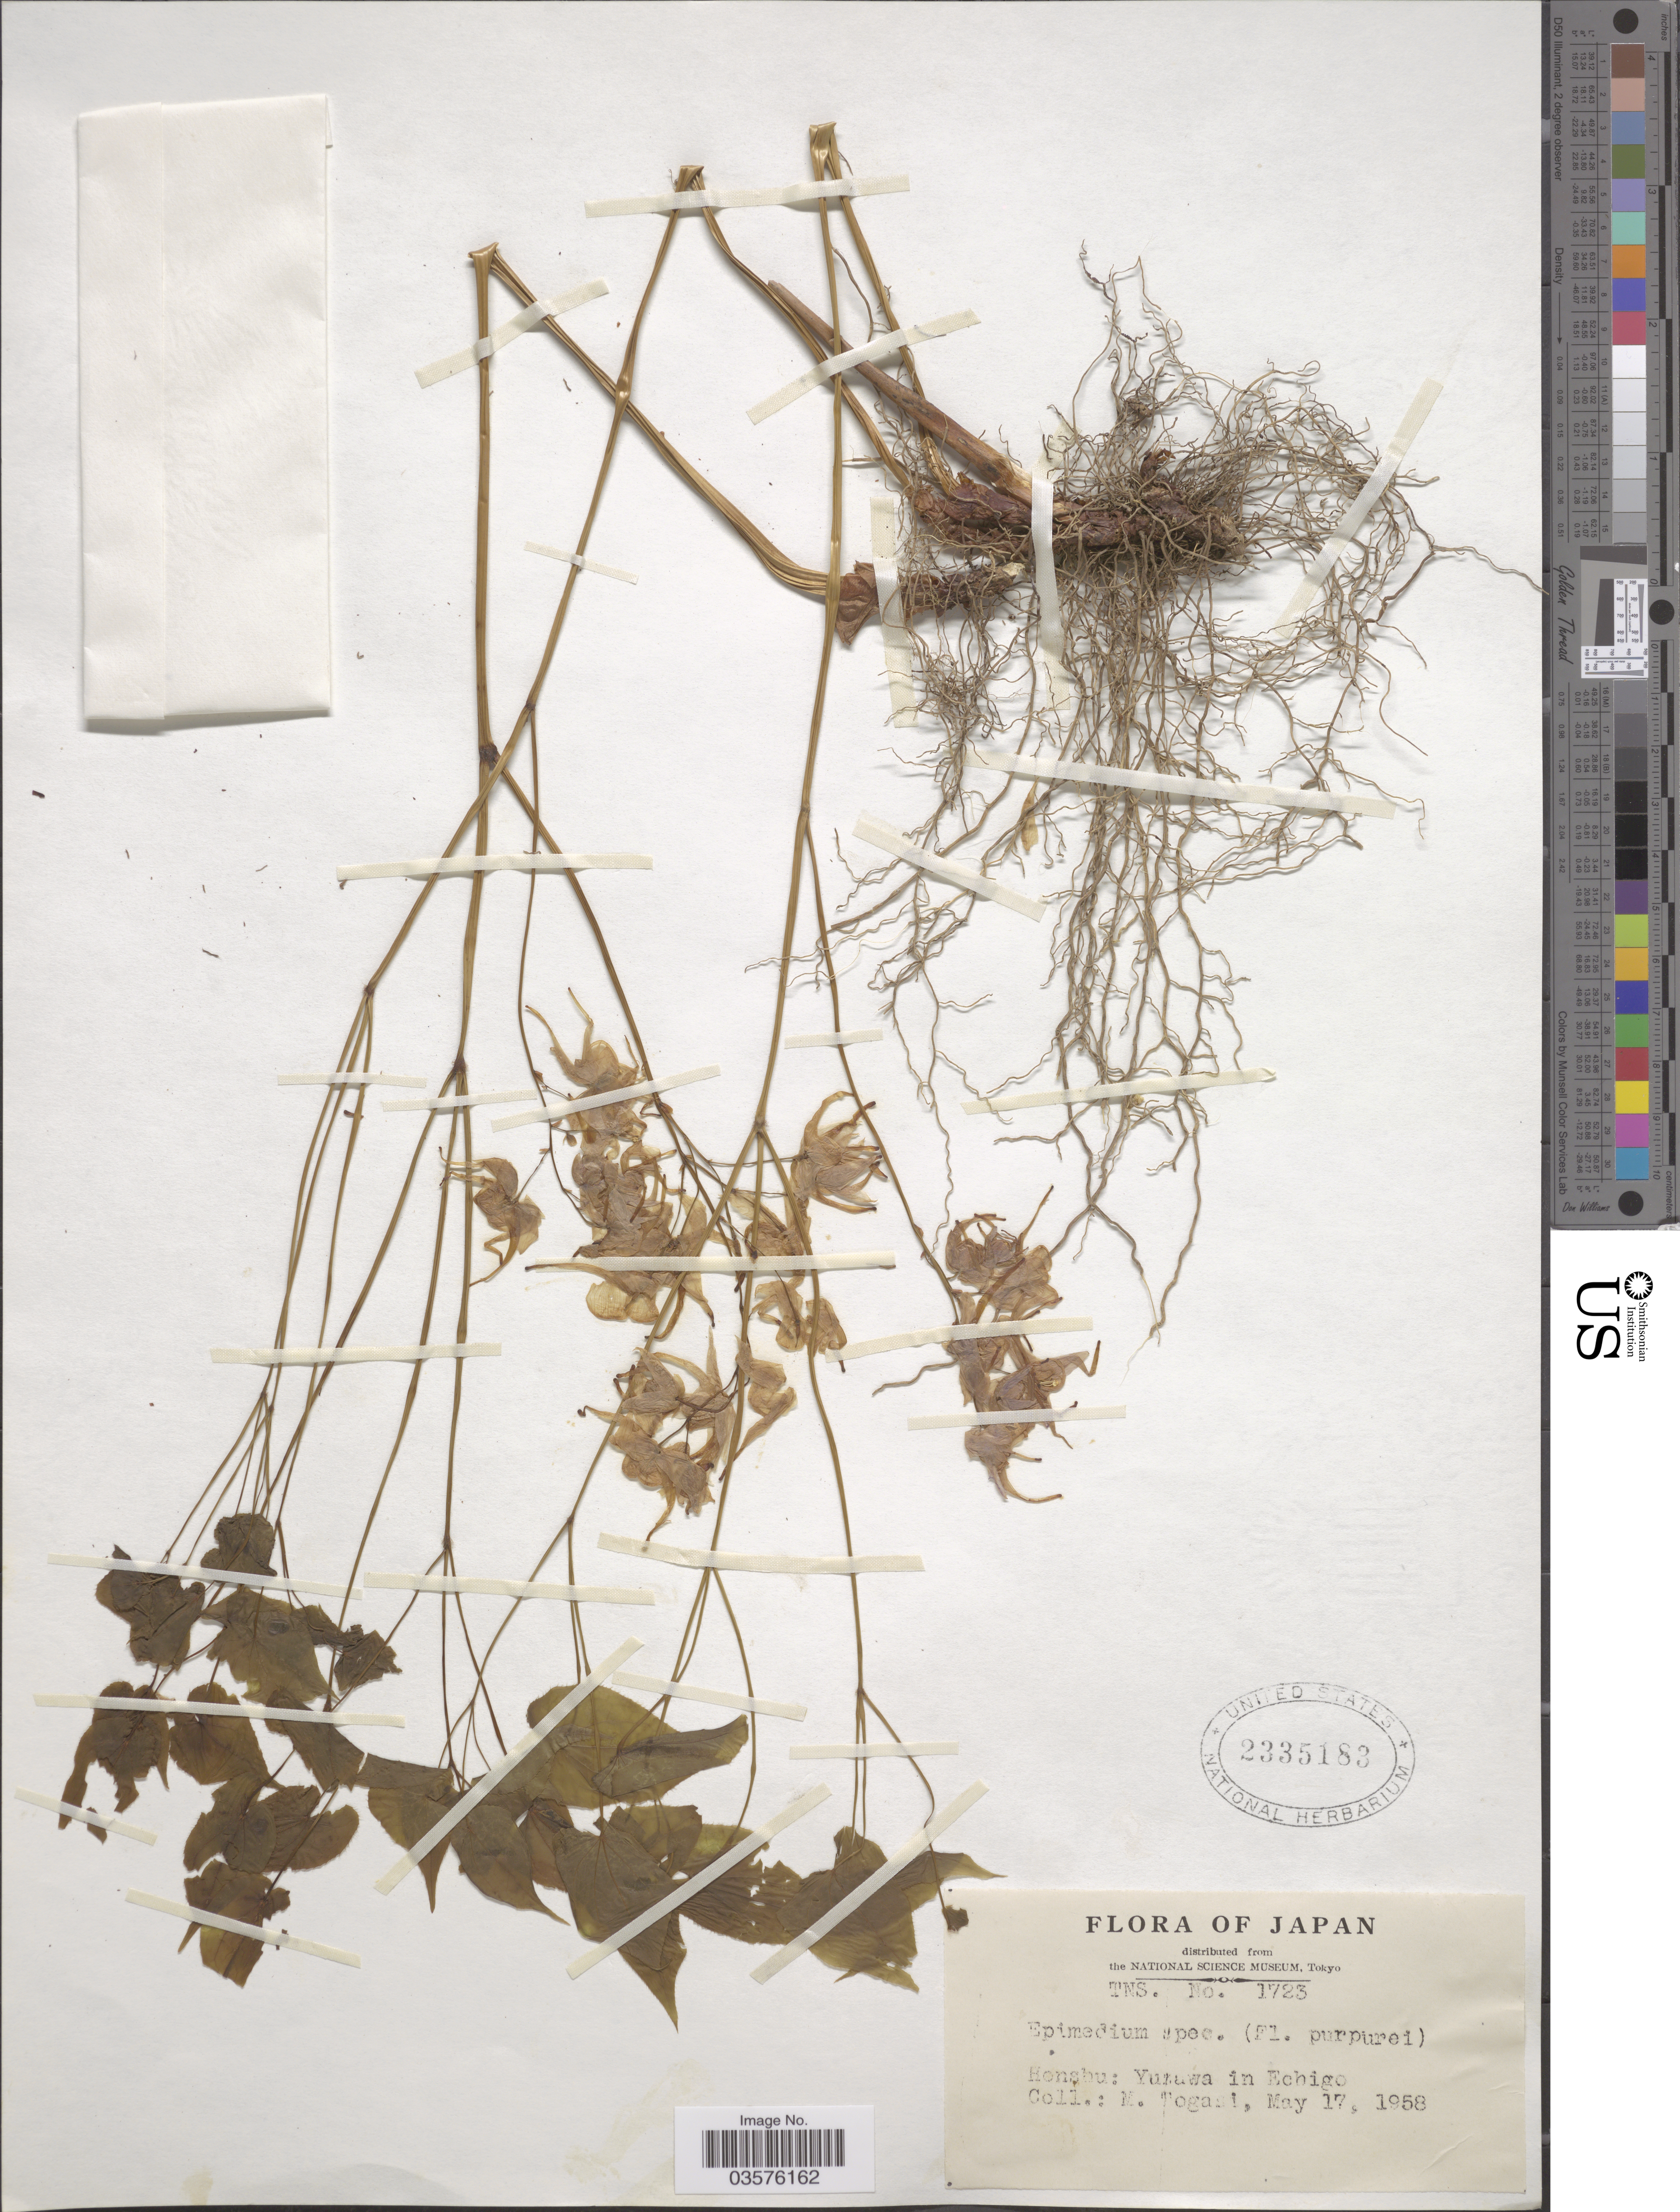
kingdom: Plantae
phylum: Tracheophyta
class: Magnoliopsida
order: Ranunculales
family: Berberidaceae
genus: Epimedium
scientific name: Epimedium sp.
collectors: M. Togasi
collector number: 1723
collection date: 1958-05-17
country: Japan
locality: Honshu: Yunawa in Echigo.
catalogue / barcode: US 2335183